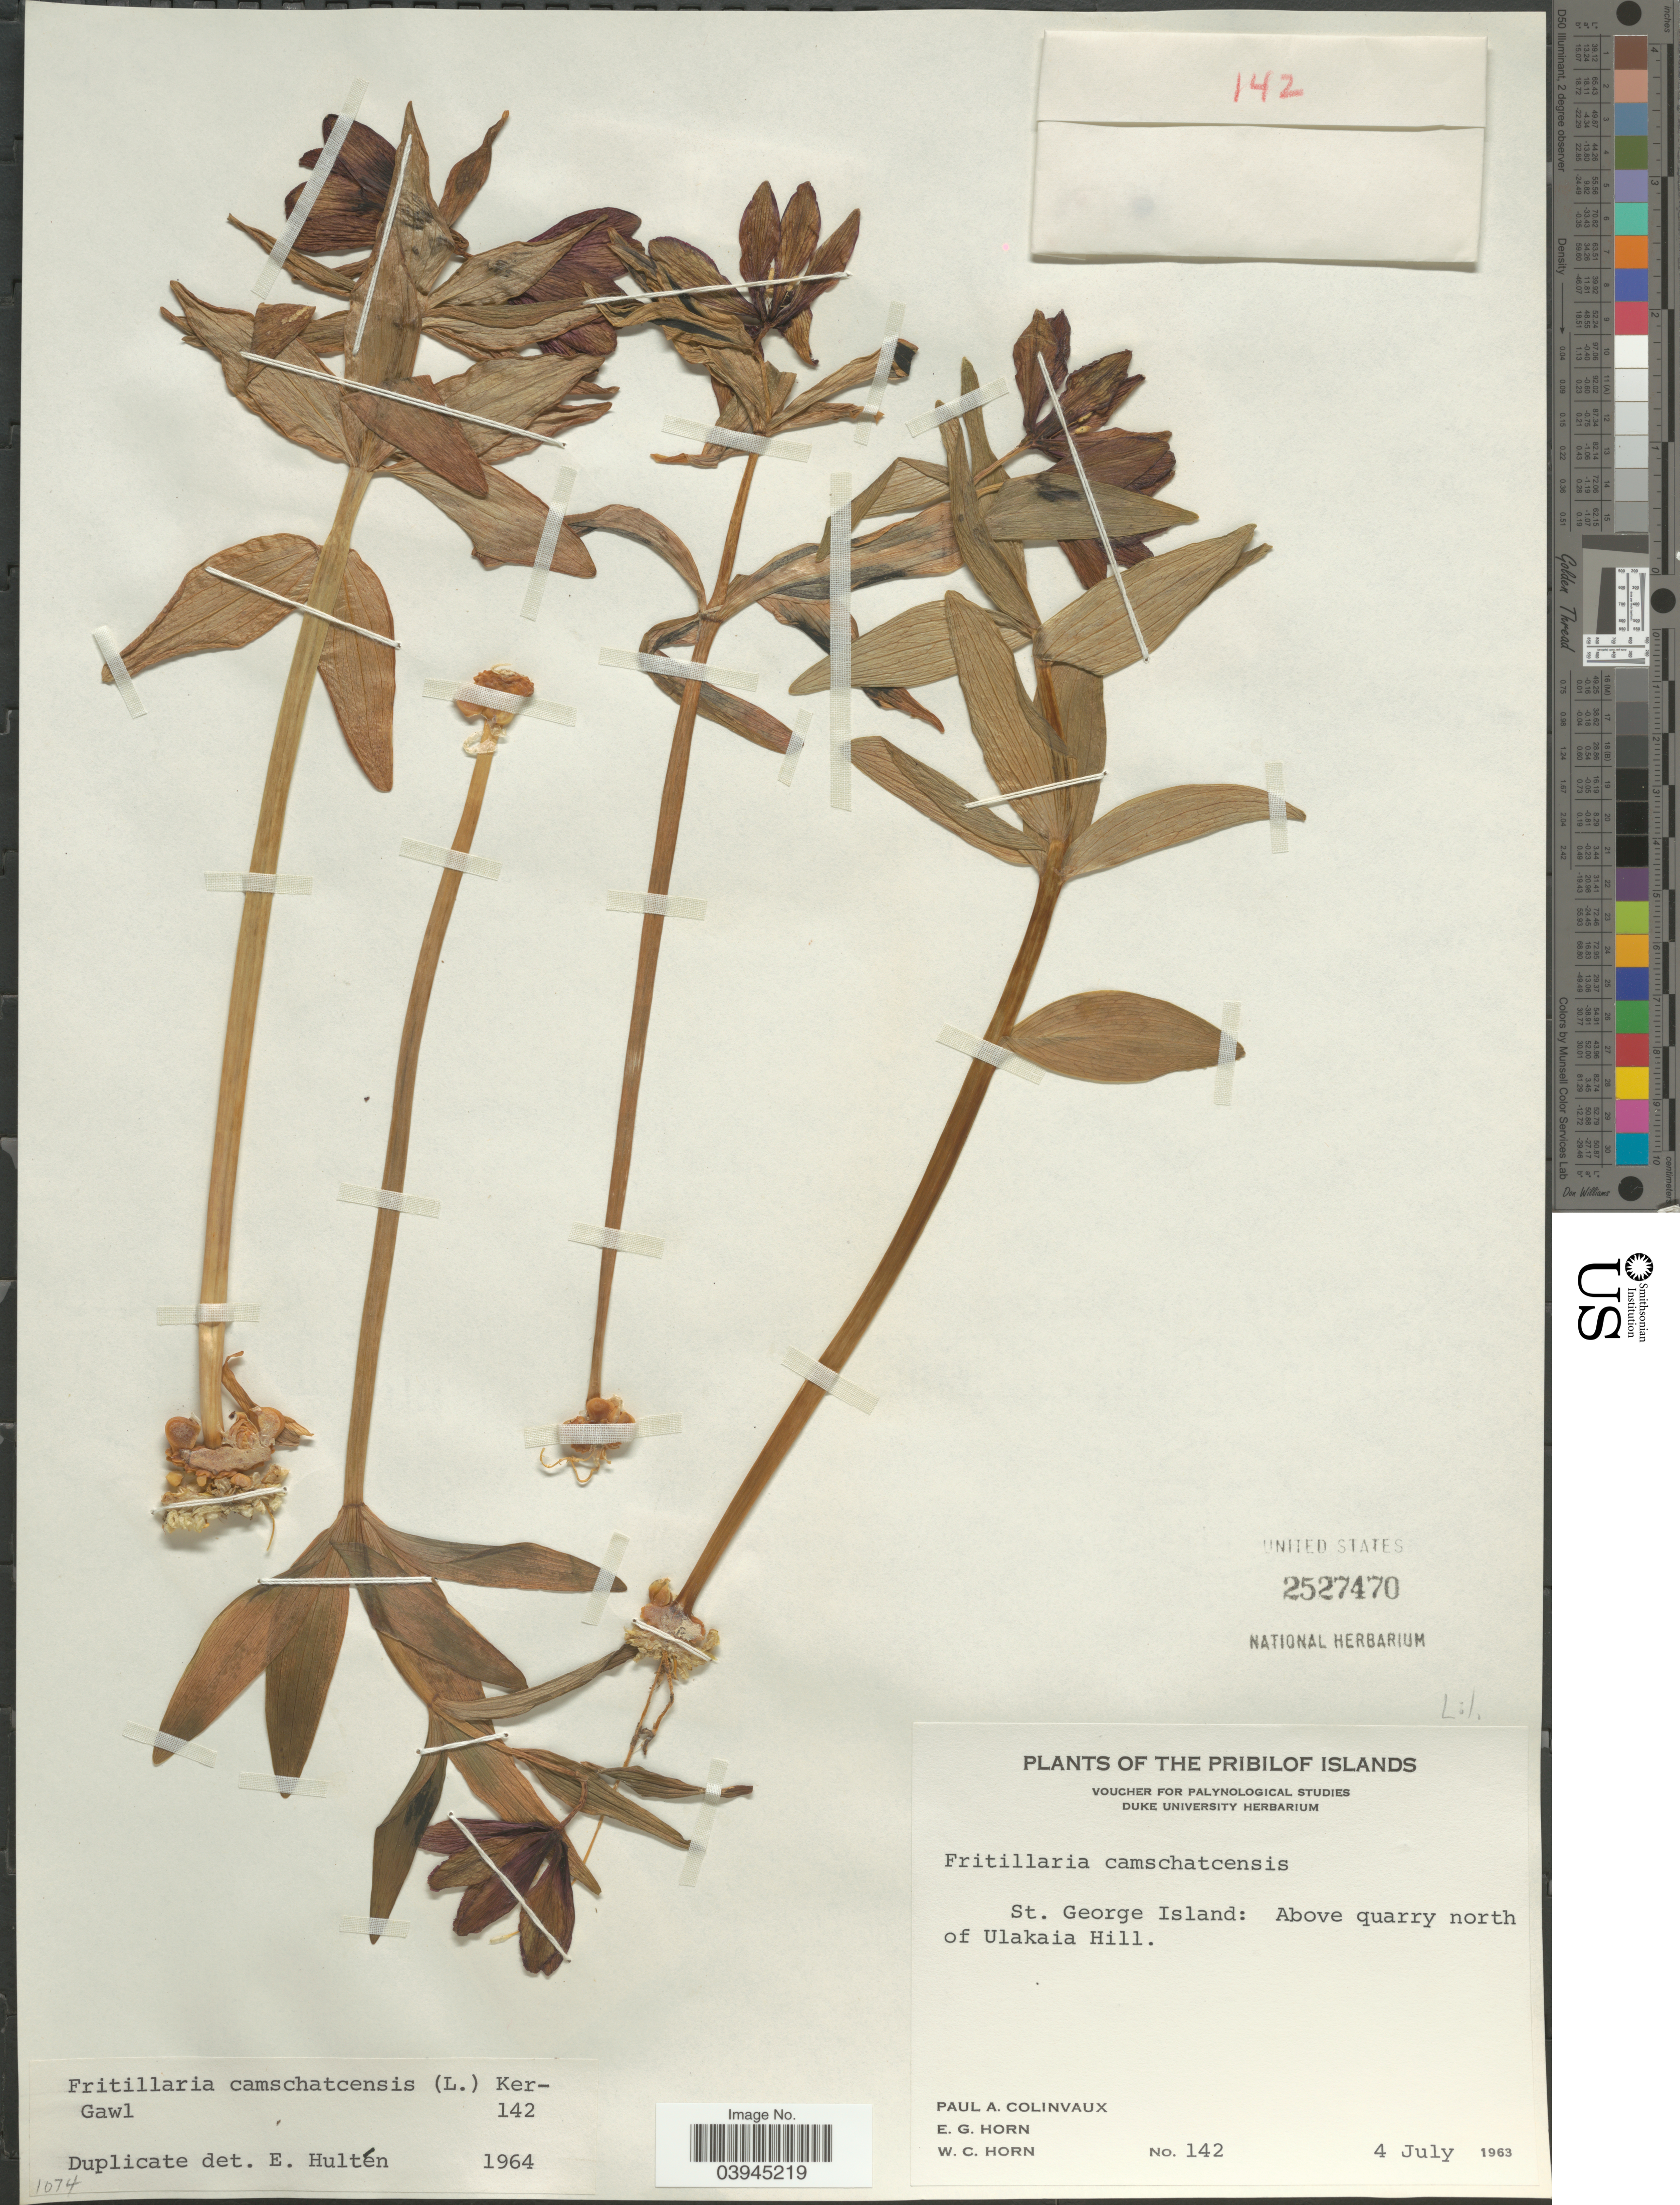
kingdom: Plantae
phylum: Tracheophyta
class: Liliopsida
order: Liliales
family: Liliaceae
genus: Fritillaria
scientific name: Fritillaria camschatcensis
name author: (L.) Ker Gawl.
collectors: P. Colinvaux, E. Horn & W. Horn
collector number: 142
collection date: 1963-07-04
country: United States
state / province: Alaska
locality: Pribilof Islands. St. George Island: Above quarry north of Ulakaia Hill.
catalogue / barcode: US 2527470